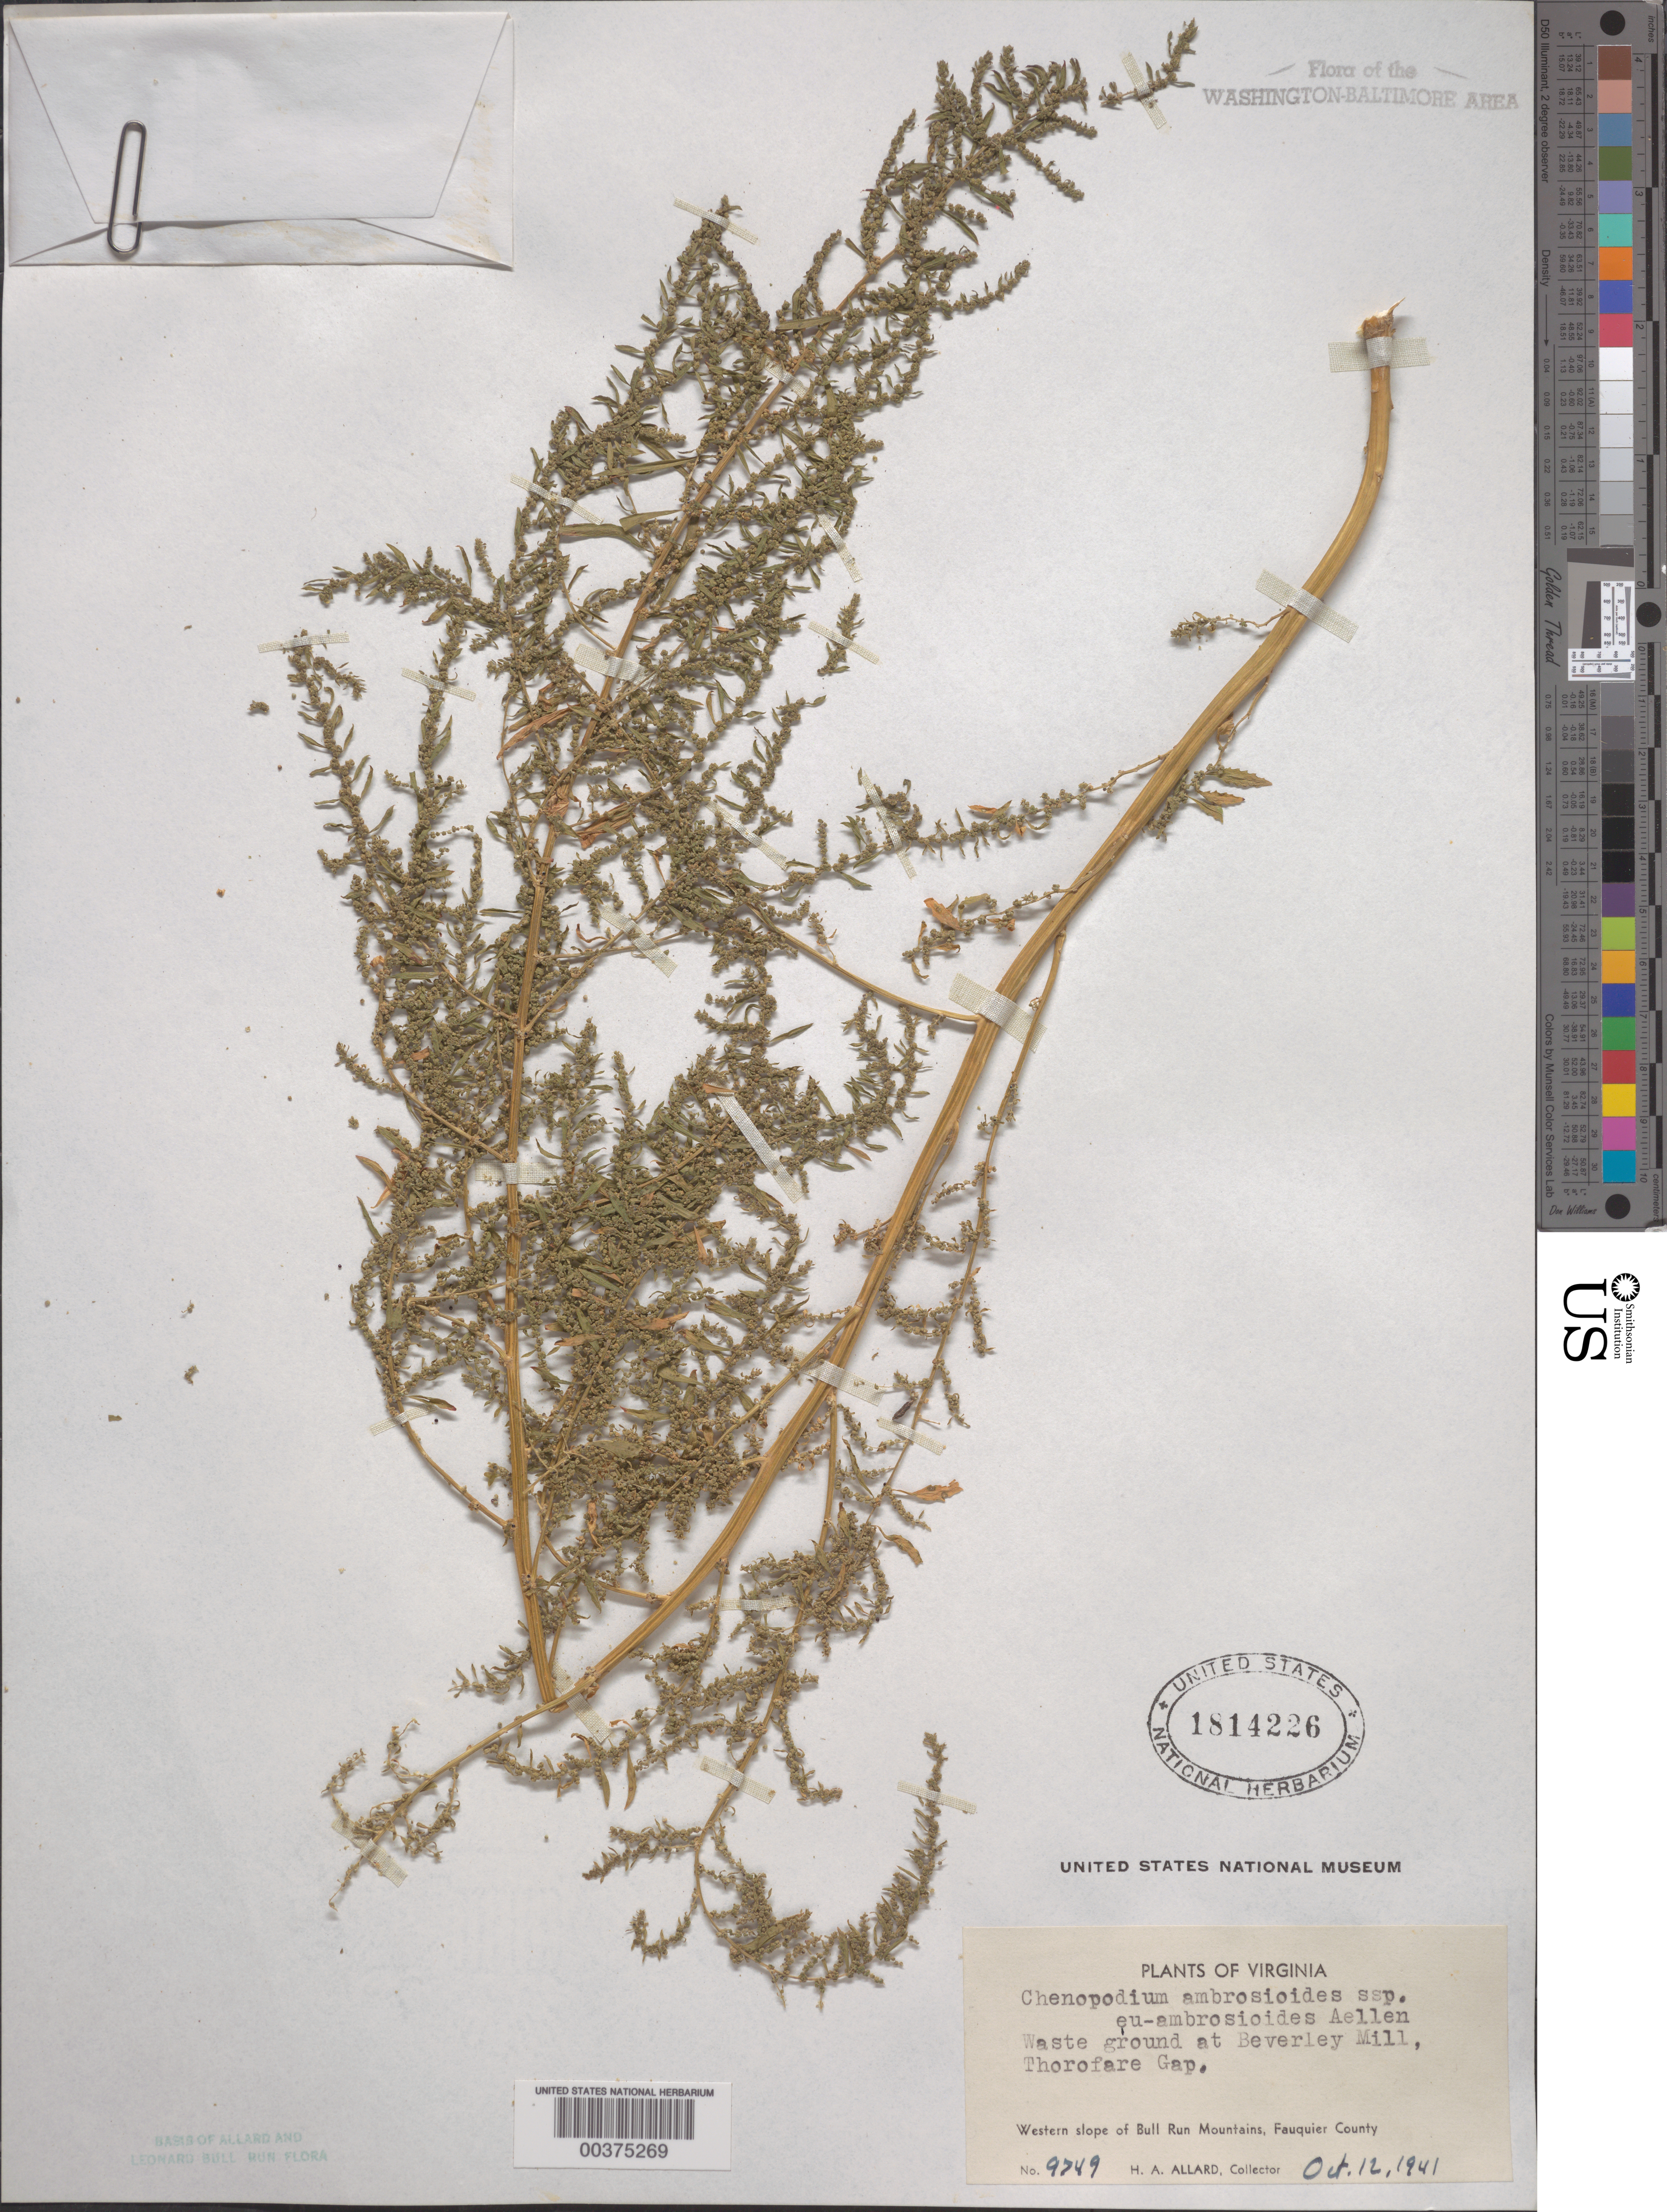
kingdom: Plantae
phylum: Tracheophyta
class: Magnoliopsida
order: Caryophyllales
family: Amaranthaceae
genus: Chenopodium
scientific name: Chenopodium ambrosioides subsp. eu-ambrosioides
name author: Aellen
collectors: H. A. Allard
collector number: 9749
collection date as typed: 12 Oct 1941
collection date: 1941-10-12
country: United States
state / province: Virginia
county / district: Fauquier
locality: Beverley Mill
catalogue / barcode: US 1814226